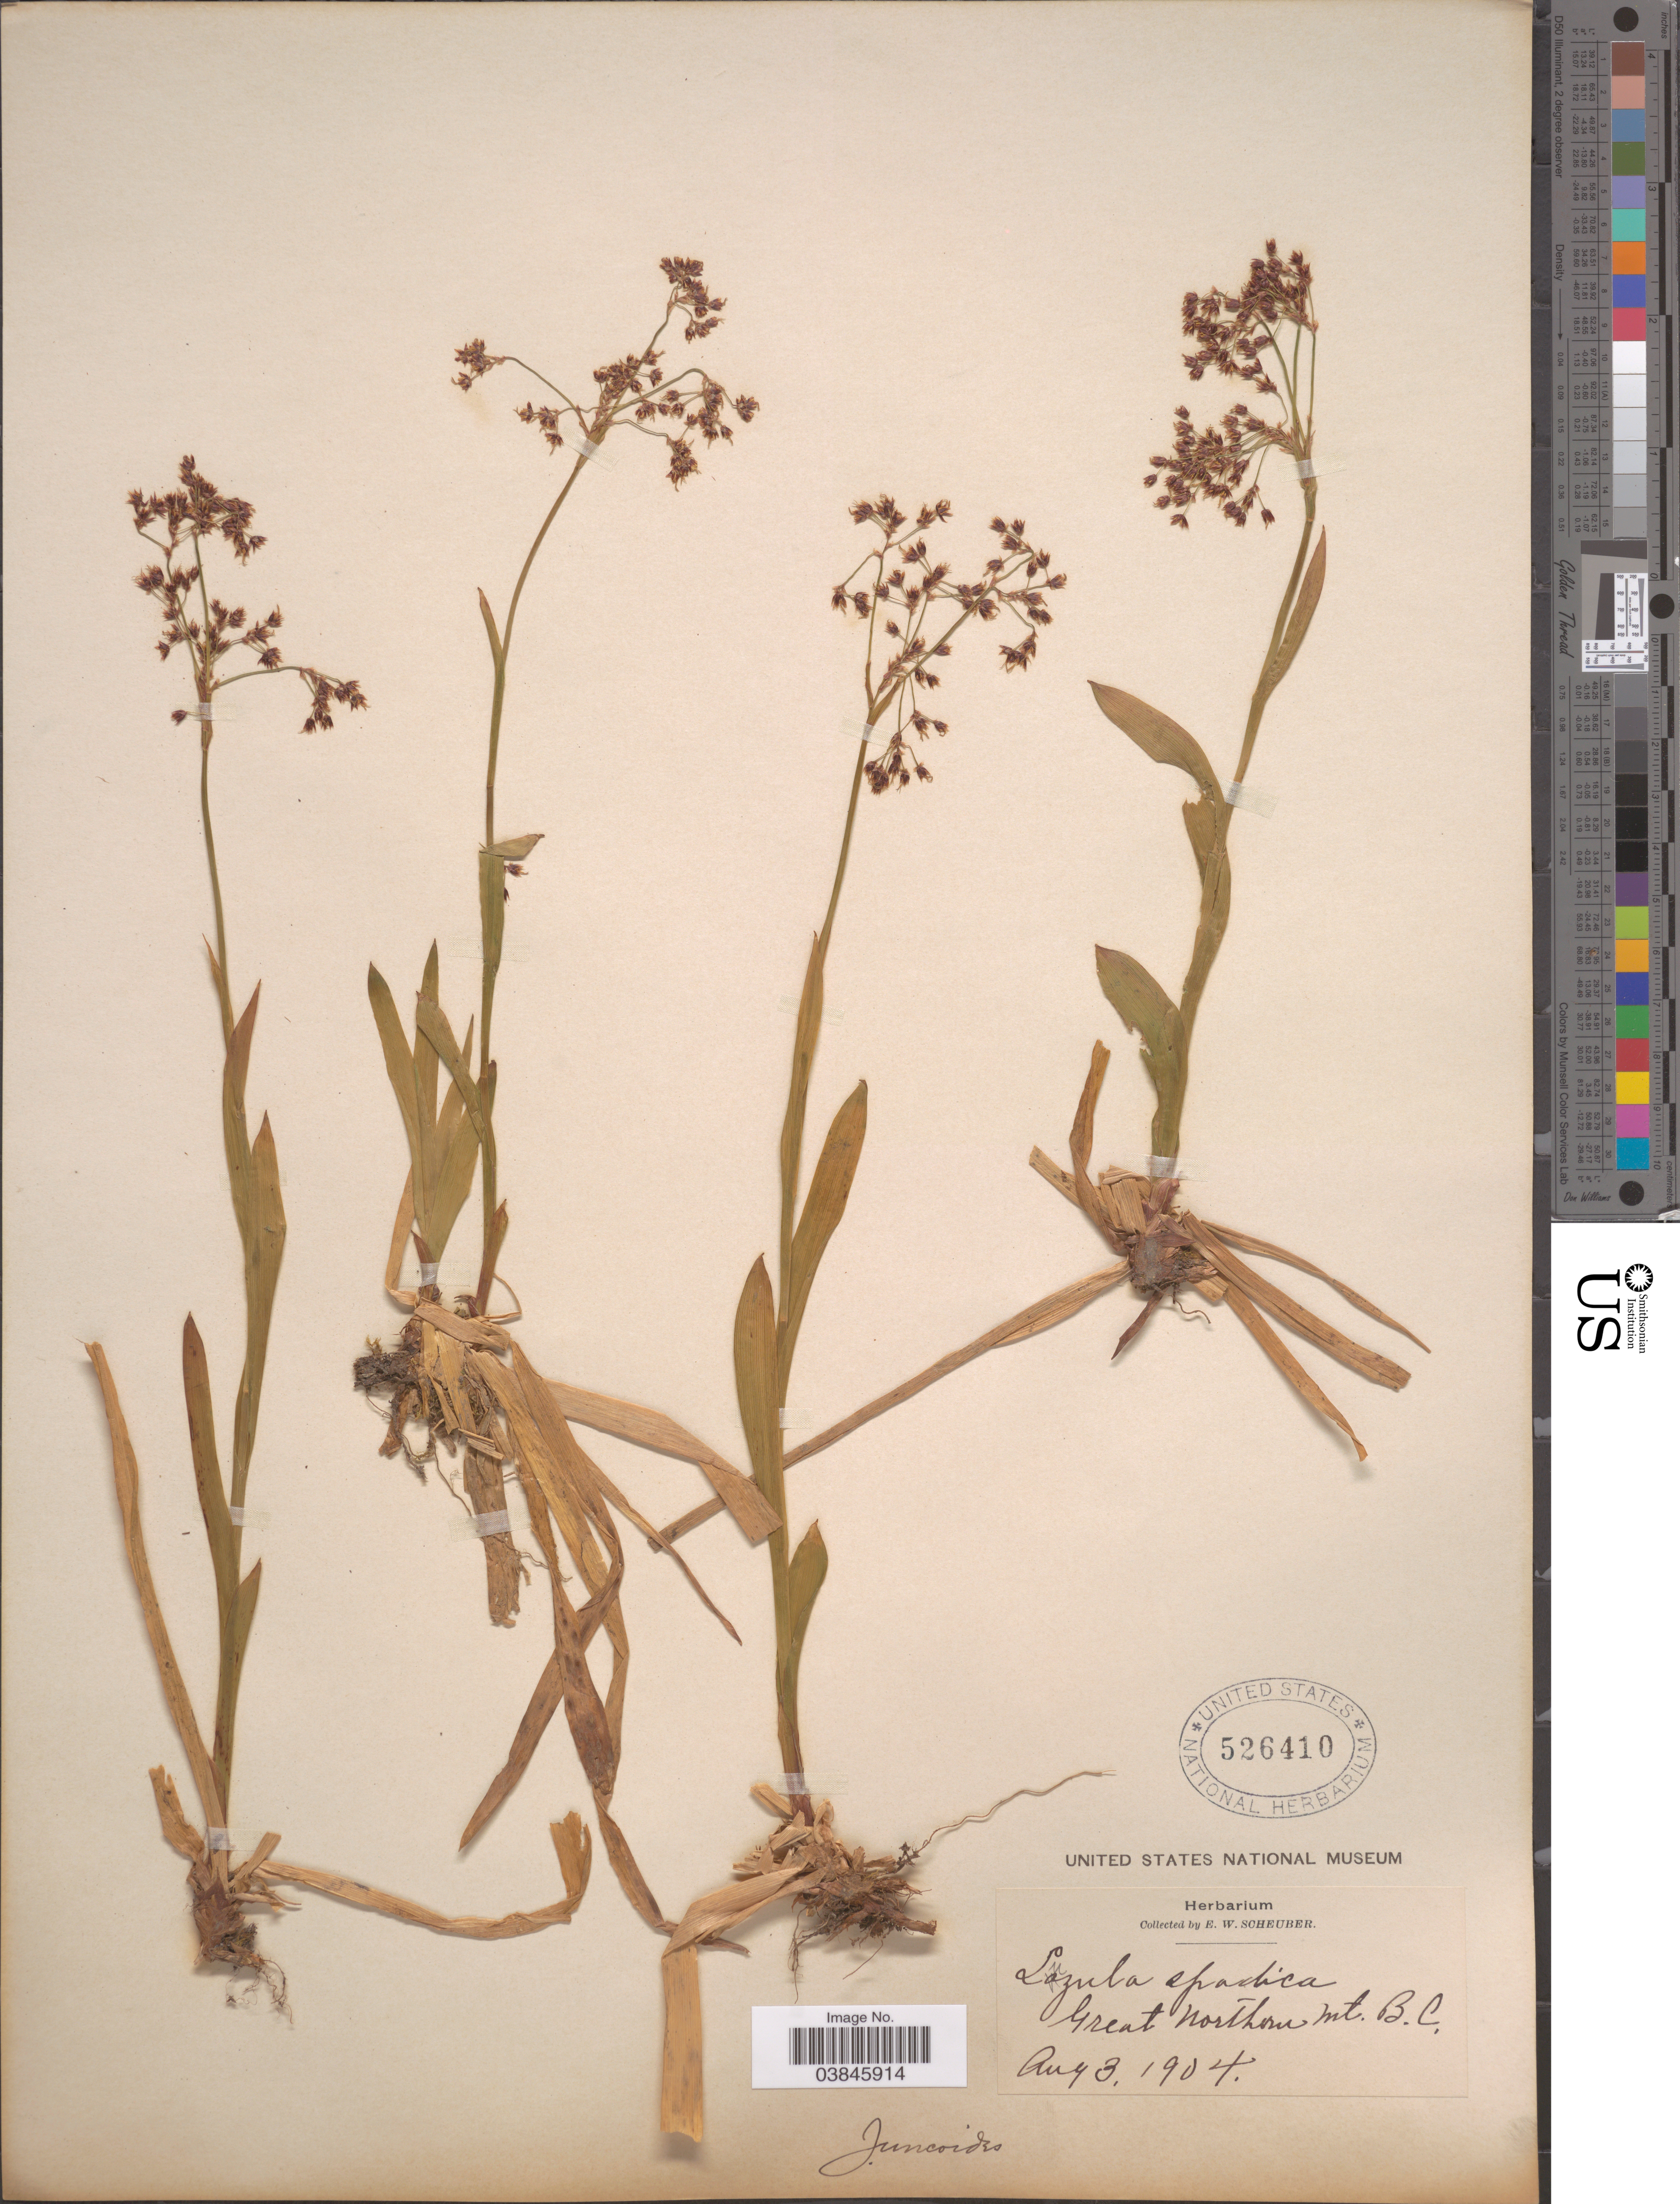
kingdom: Plantae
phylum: Tracheophyta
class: Liliopsida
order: Poales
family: Juncaceae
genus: Luzula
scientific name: Luzula glabrata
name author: (Hoppe) Desv.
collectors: E. Scheuber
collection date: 1904-08-03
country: Canada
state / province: British Columbia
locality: Great Northern Mt.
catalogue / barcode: US 526410